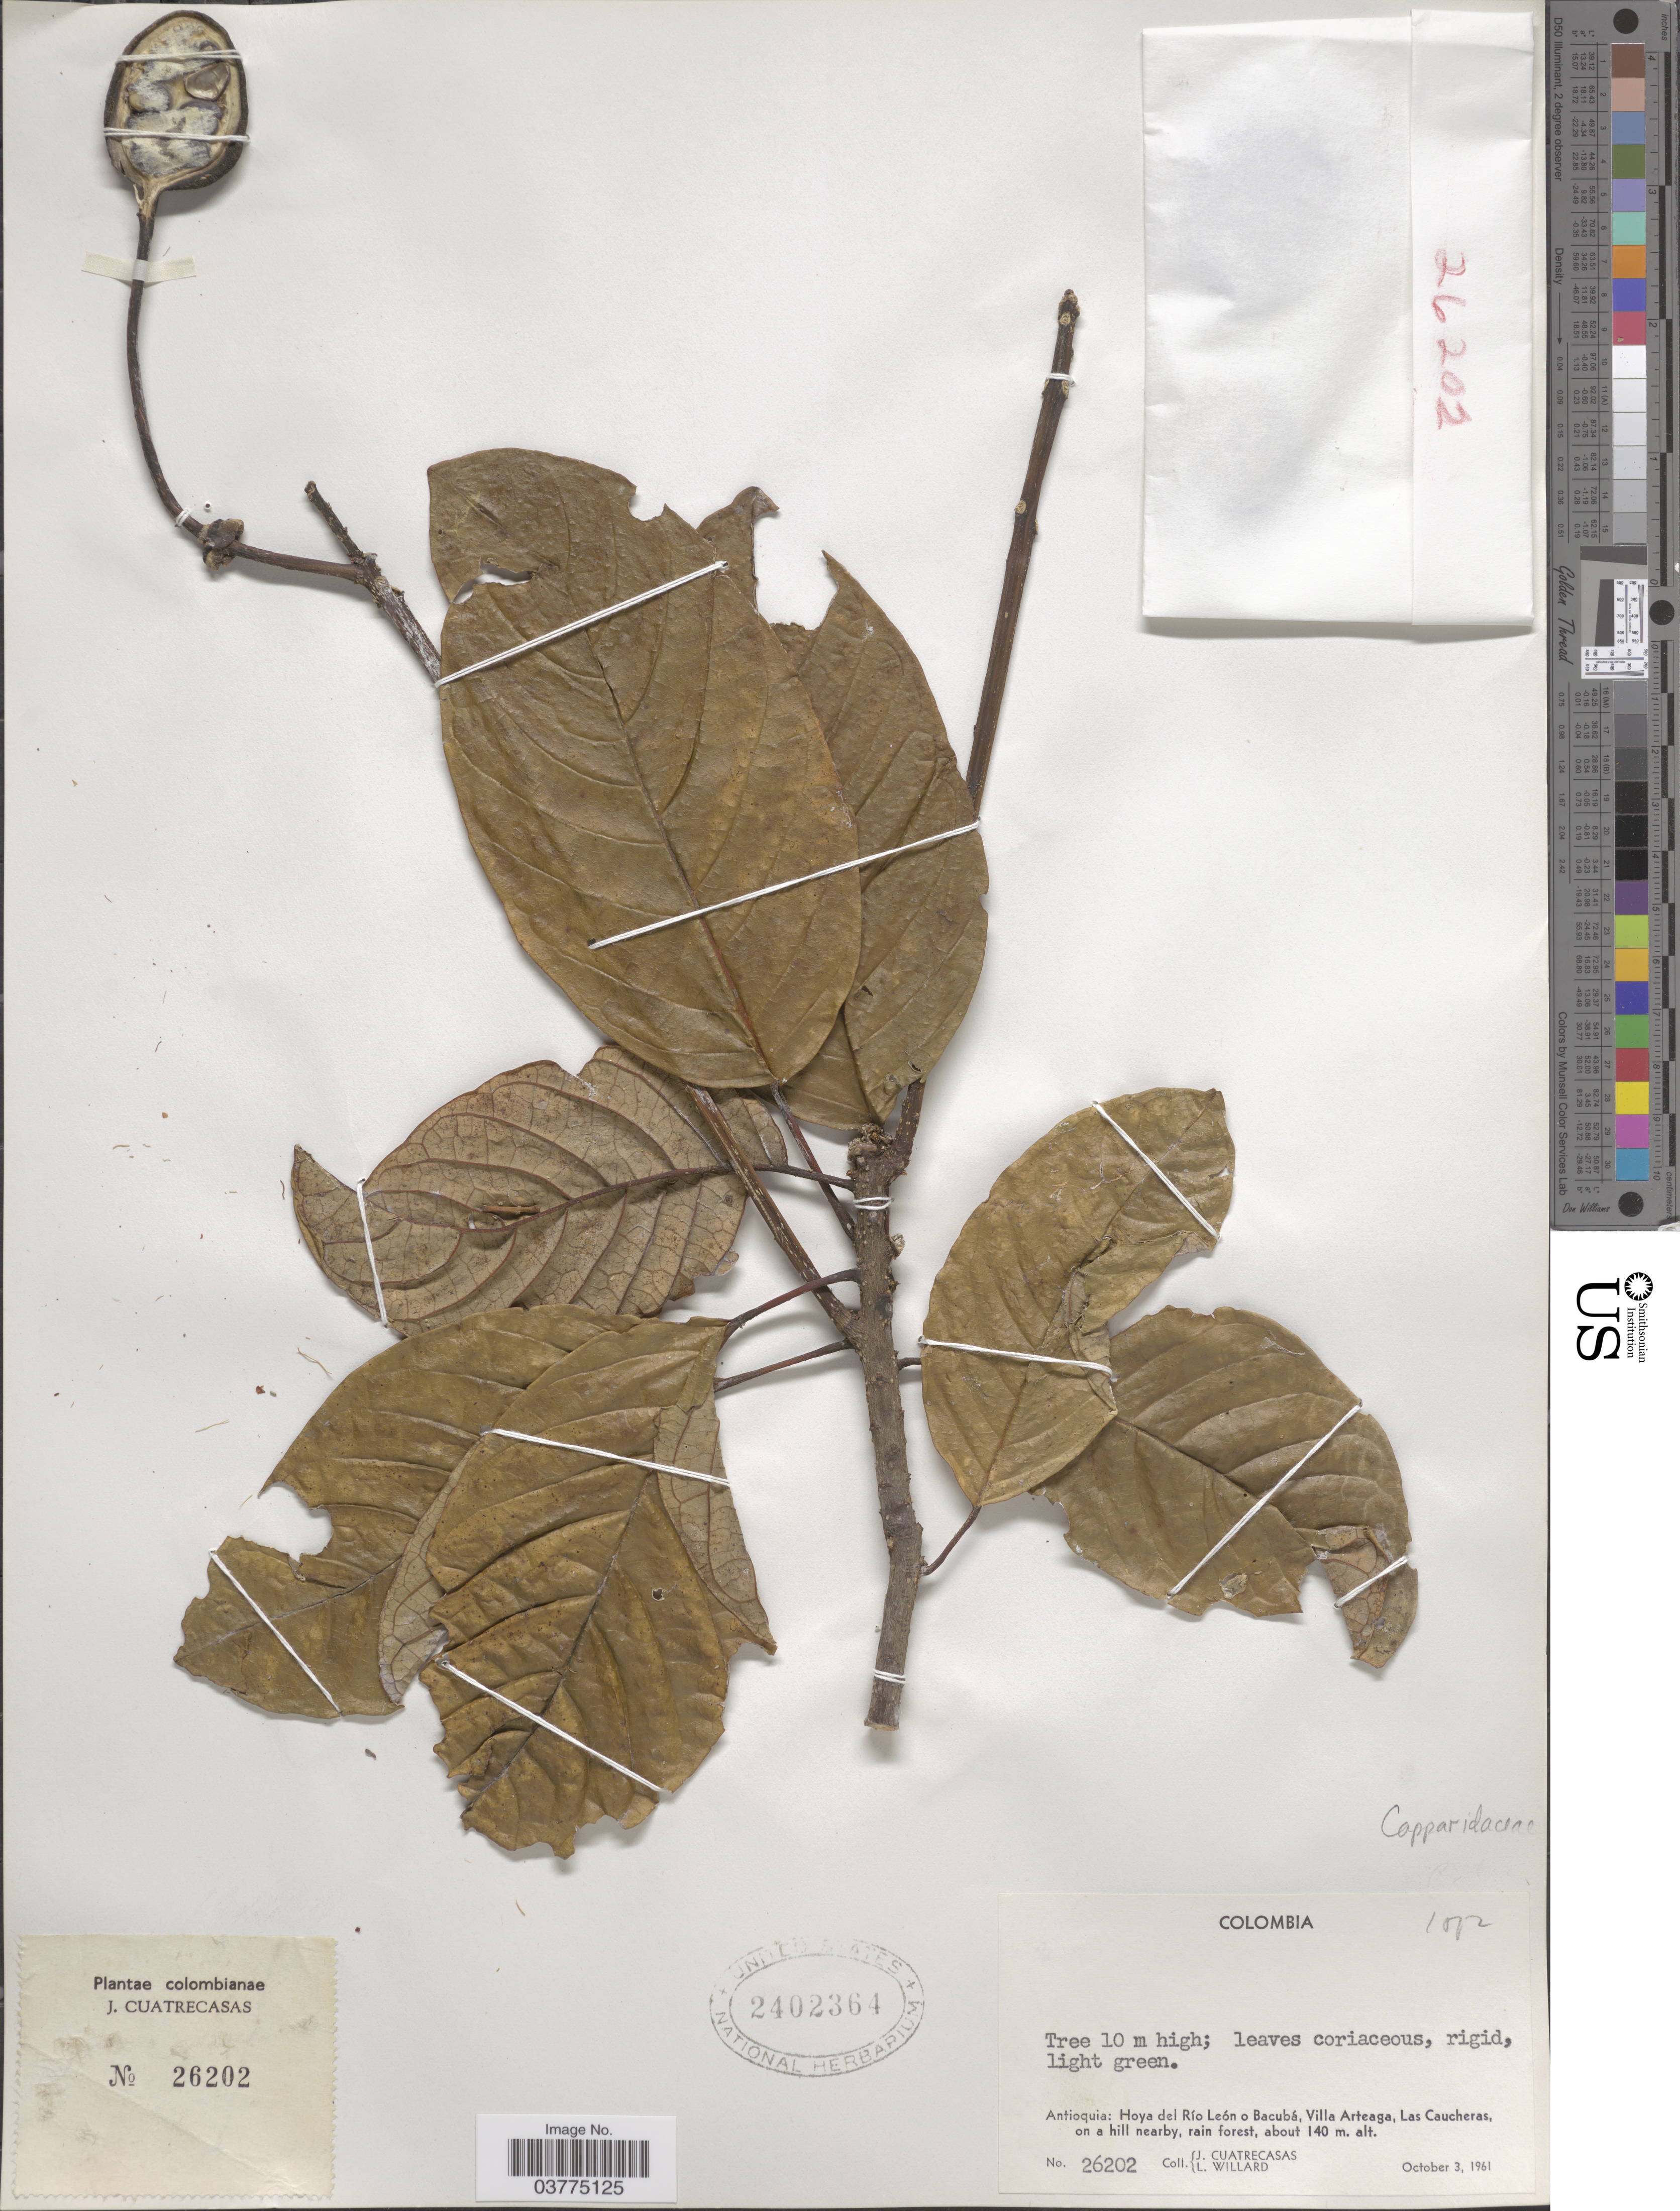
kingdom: Plantae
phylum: Tracheophyta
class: Magnoliopsida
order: Brassicales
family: Capparaceae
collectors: J. Cuatrecasas & L. Willard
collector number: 26202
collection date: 1961-10-03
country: Colombia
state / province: Antioquia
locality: Hoya del Río León o Bacubá, Villa Arteaga, Las Caucheras, on a hill nearby, rain forest.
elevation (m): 140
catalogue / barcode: US 2402364